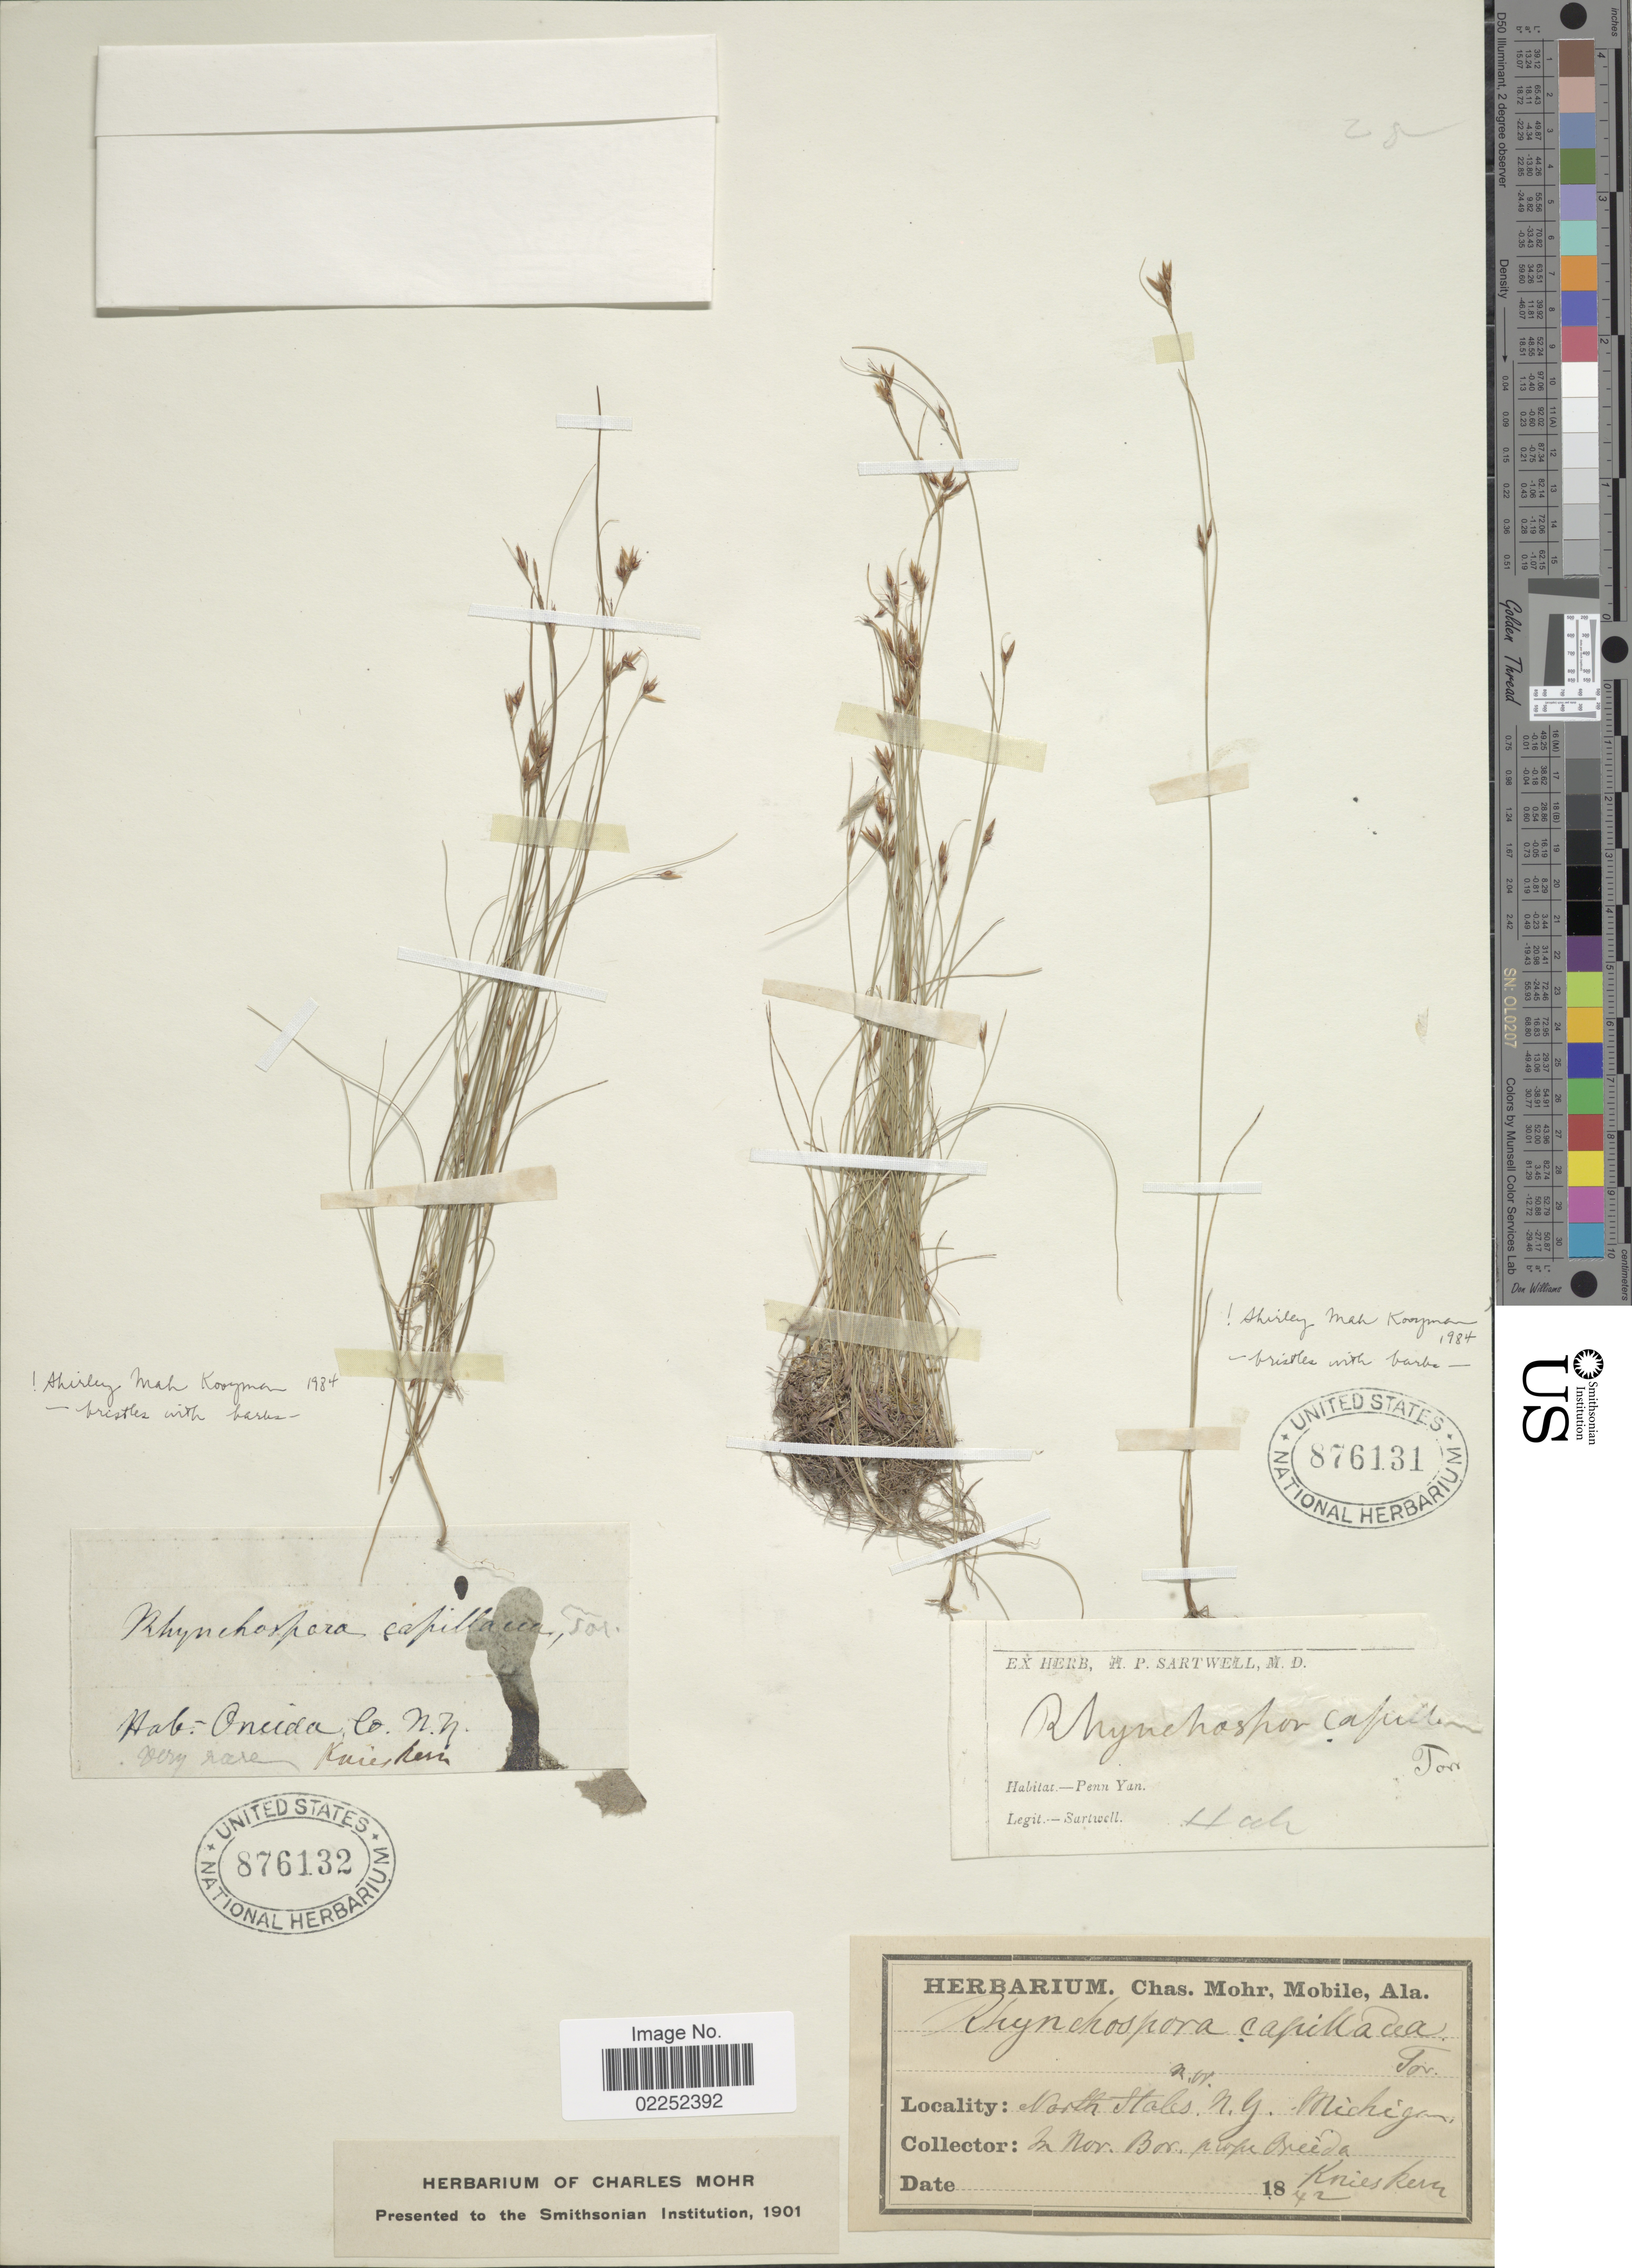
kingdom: Plantae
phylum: Tracheophyta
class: Liliopsida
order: Poales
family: Cyperaceae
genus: Rhynchospora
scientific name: Rhynchospora capillacea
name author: Torr.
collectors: P. D. Knieskern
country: United States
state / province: New York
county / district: Oneida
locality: Oneida Co,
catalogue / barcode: US 876132-2